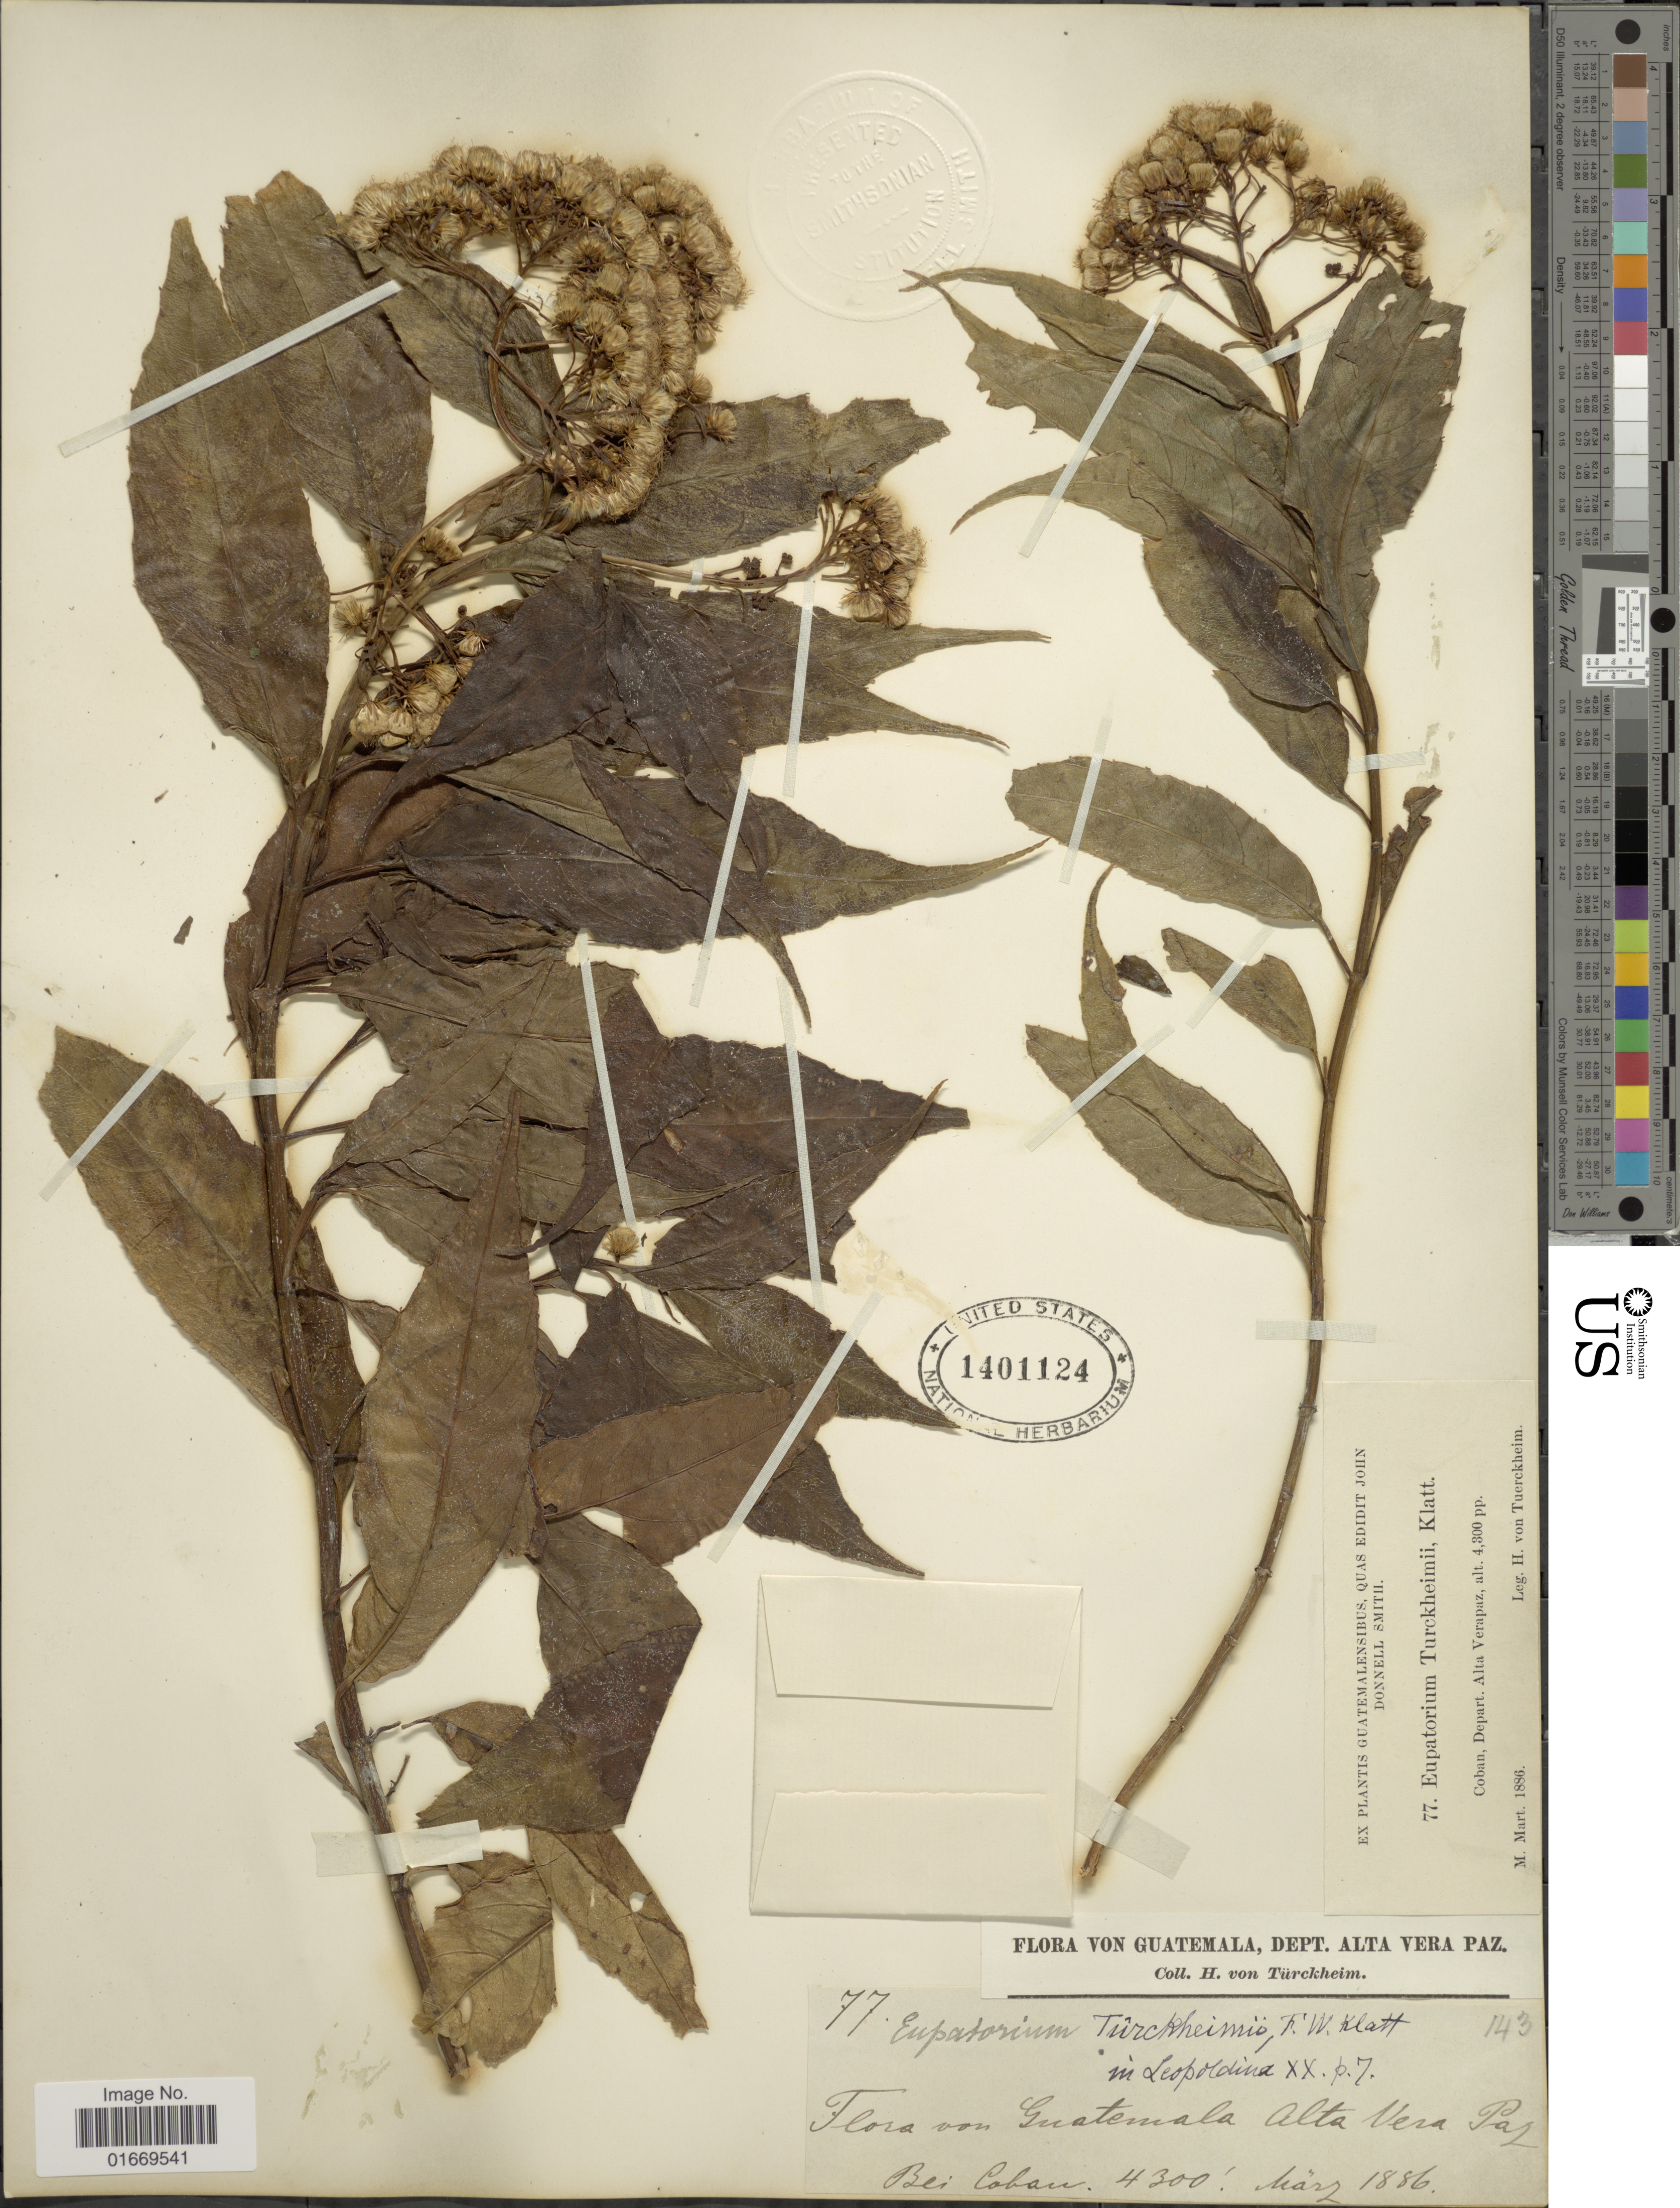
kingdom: Plantae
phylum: Tracheophyta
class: Magnoliopsida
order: Asterales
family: Asteraceae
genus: Bartlettina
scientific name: Bartlettina tuerckheimii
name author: (Klatt) R.M. King & H. Rob.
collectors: H. von Türckheim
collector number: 77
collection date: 1886-03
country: Guatemala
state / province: Alta Verapaz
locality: Coban, Depart. Alta Verapaz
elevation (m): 1311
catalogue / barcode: US 1401124